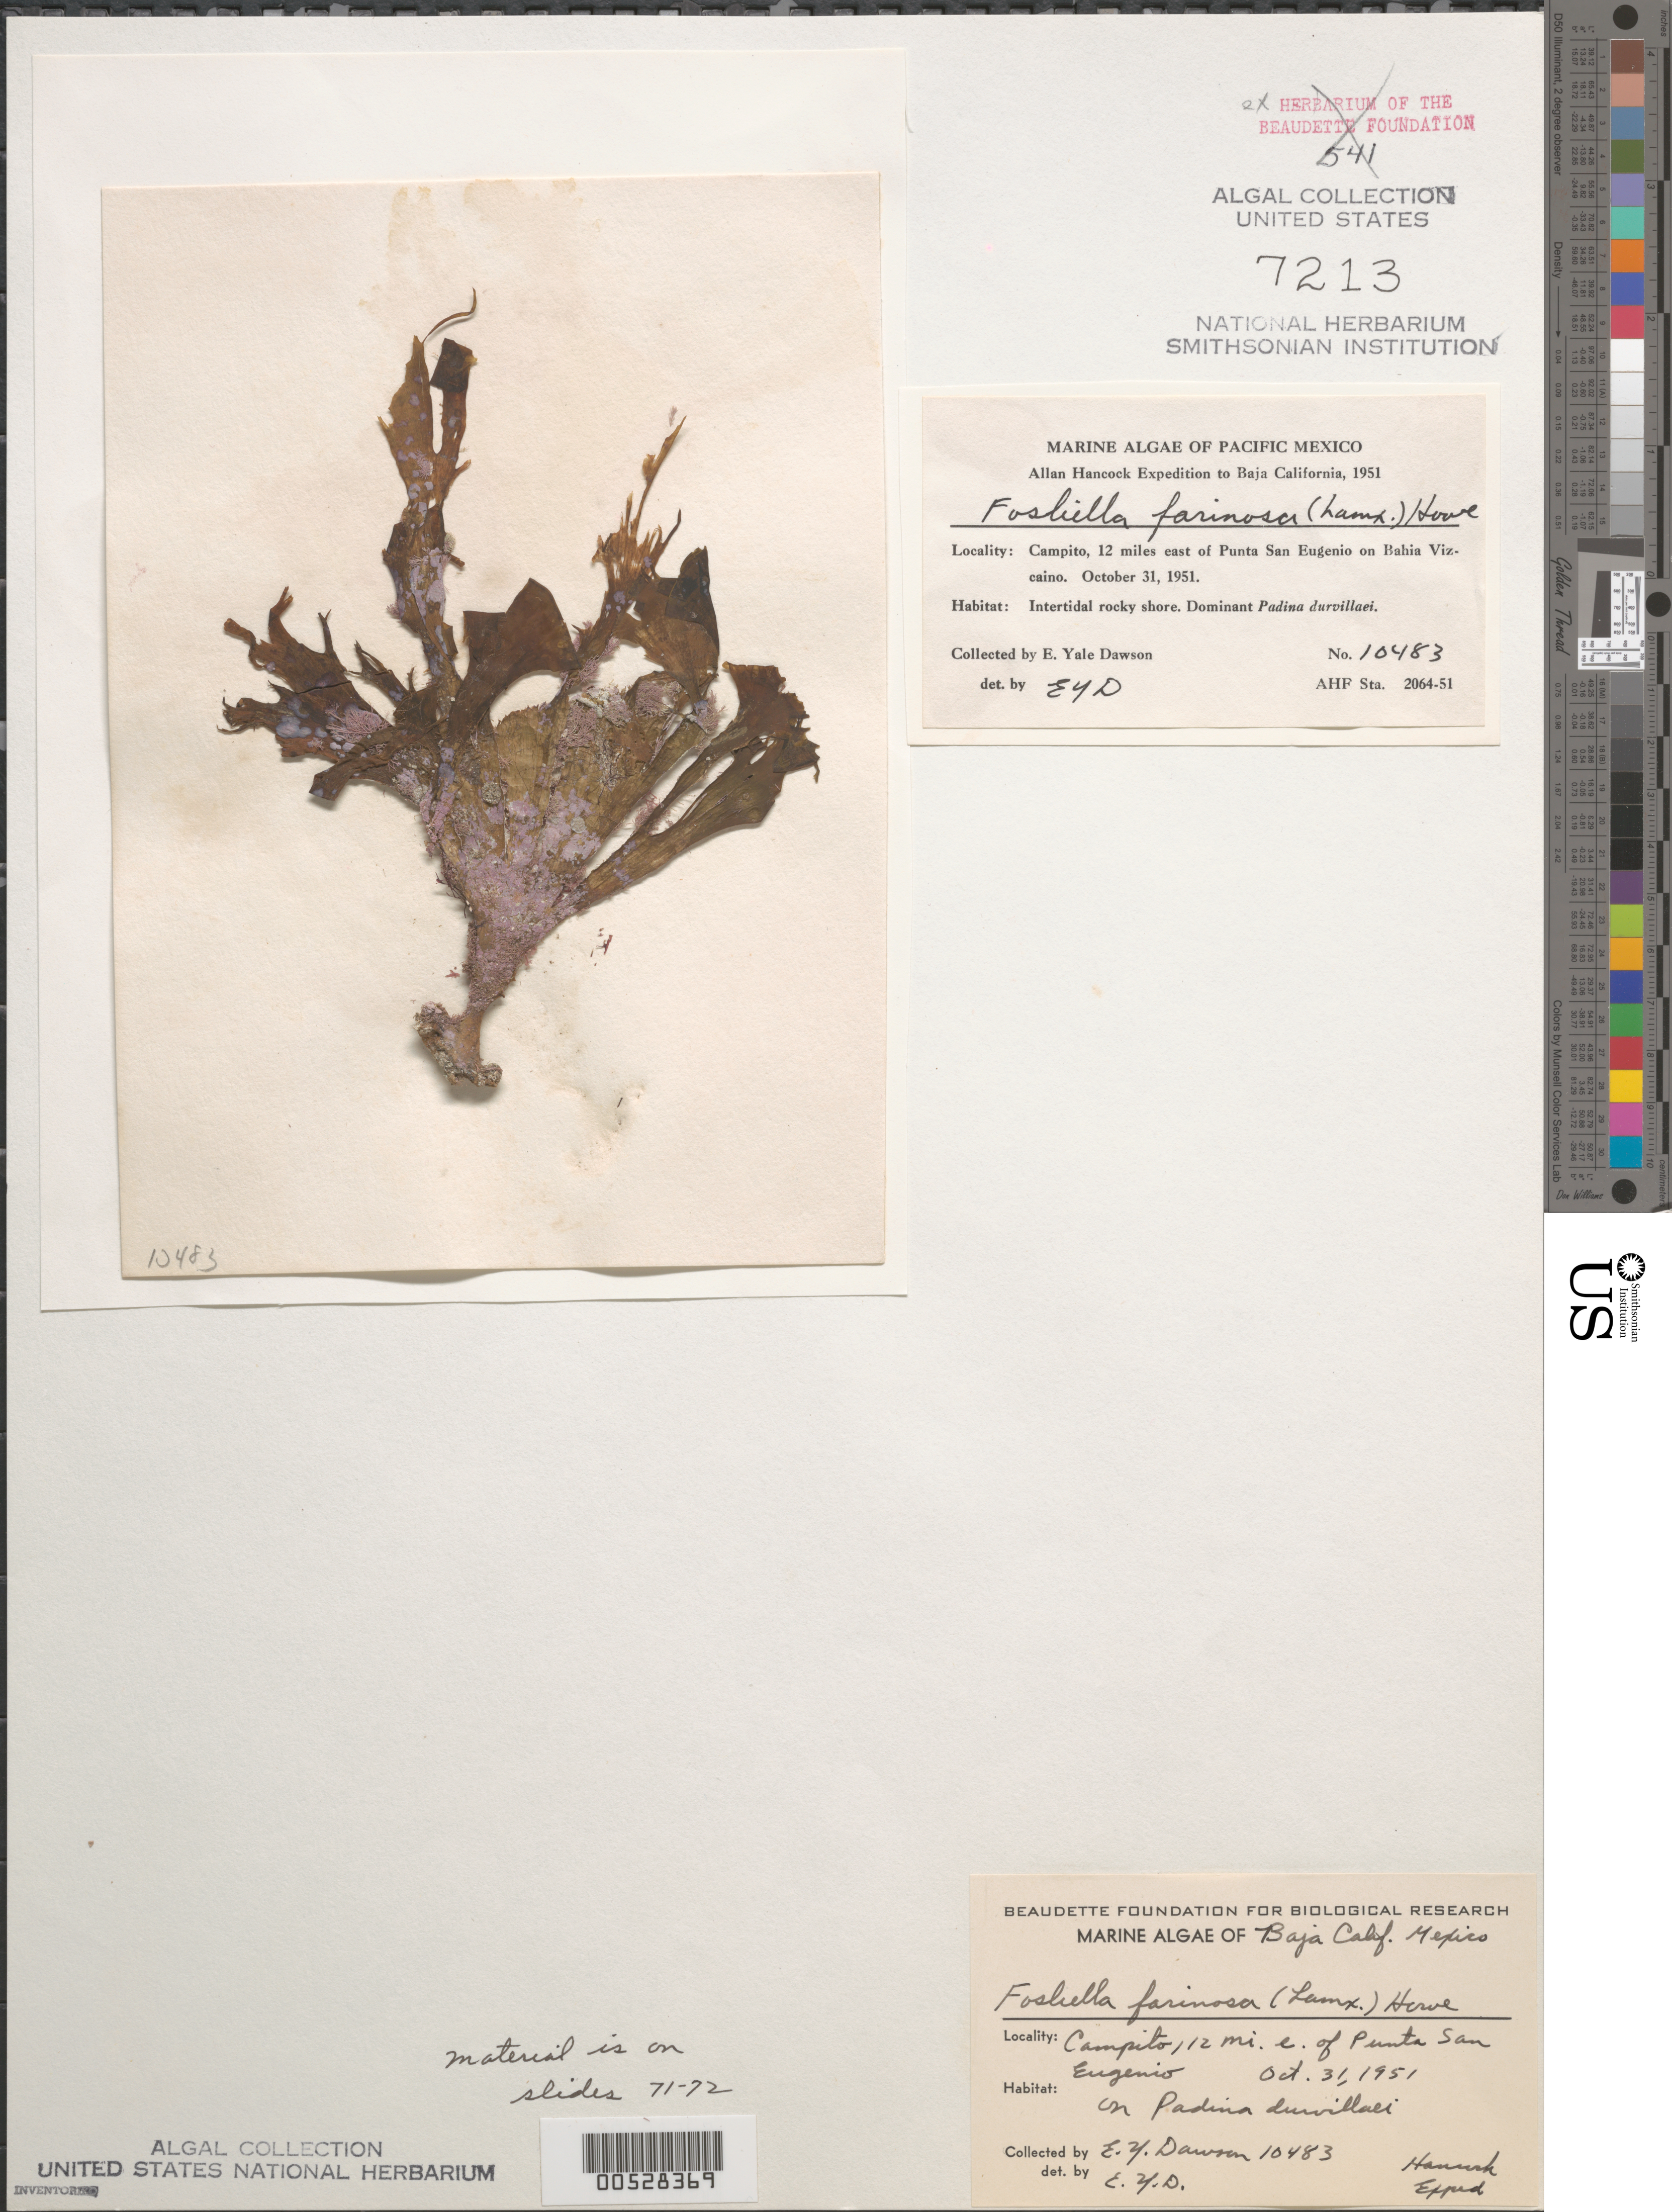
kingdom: Plantae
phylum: Rhodophyta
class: Florideophyceae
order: Corallinales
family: Hydrolithaceae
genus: Hydrolithon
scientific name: Hydrolithon farinosum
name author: (J.V.Lamouroux) Penrose & Y.M. Chamb.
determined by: Algae name updating Project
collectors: E. Y. Dawson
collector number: EYD 10483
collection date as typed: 31 Oct 1951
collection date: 1951-10-31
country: Mexico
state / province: Baja California Sur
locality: Campito, 12 miles east of Punta San Eugenio, Bahia Sebastian Vizcaino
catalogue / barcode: US 7213